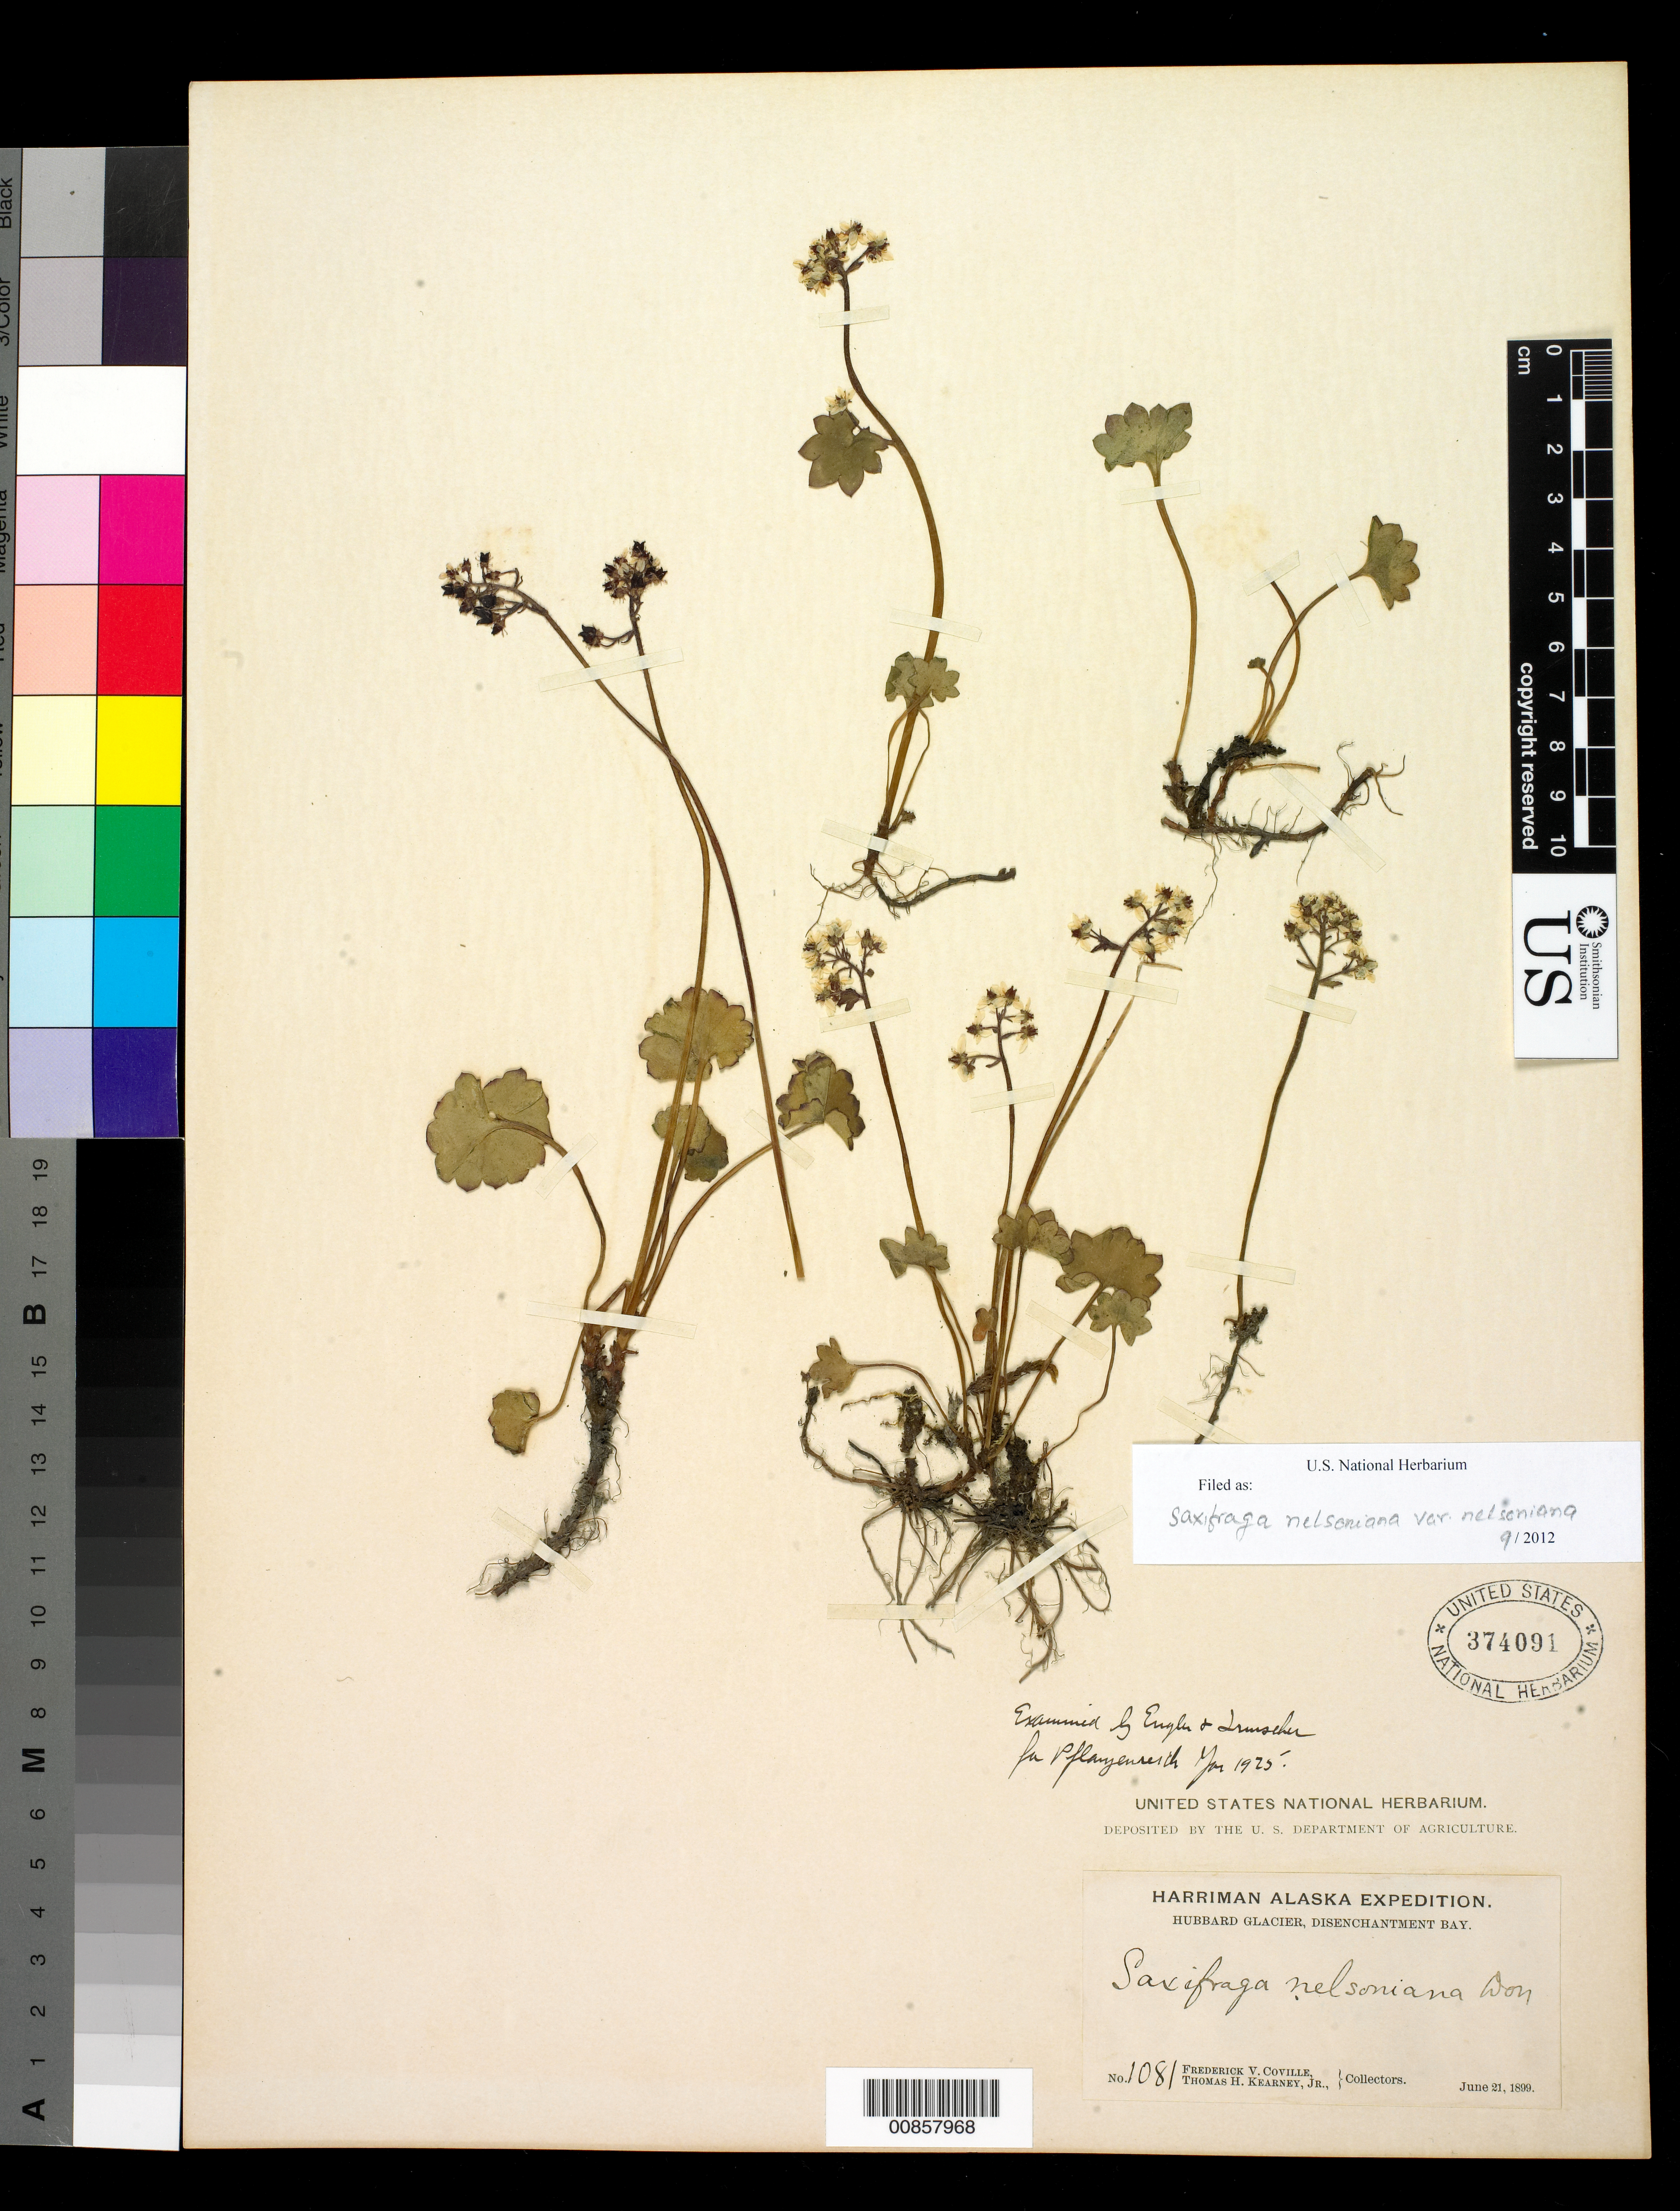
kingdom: Plantae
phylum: Tracheophyta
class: Magnoliopsida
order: Saxifragales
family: Saxifragaceae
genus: Micranthes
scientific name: Micranthes nelsoniana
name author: (D. Don) Small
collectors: F. V. Coville & T. H. Kearney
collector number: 1081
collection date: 1899-06-21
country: United States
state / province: Alaska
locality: Hubbard Glacier, Disenchantment Bay.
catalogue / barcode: US 374091